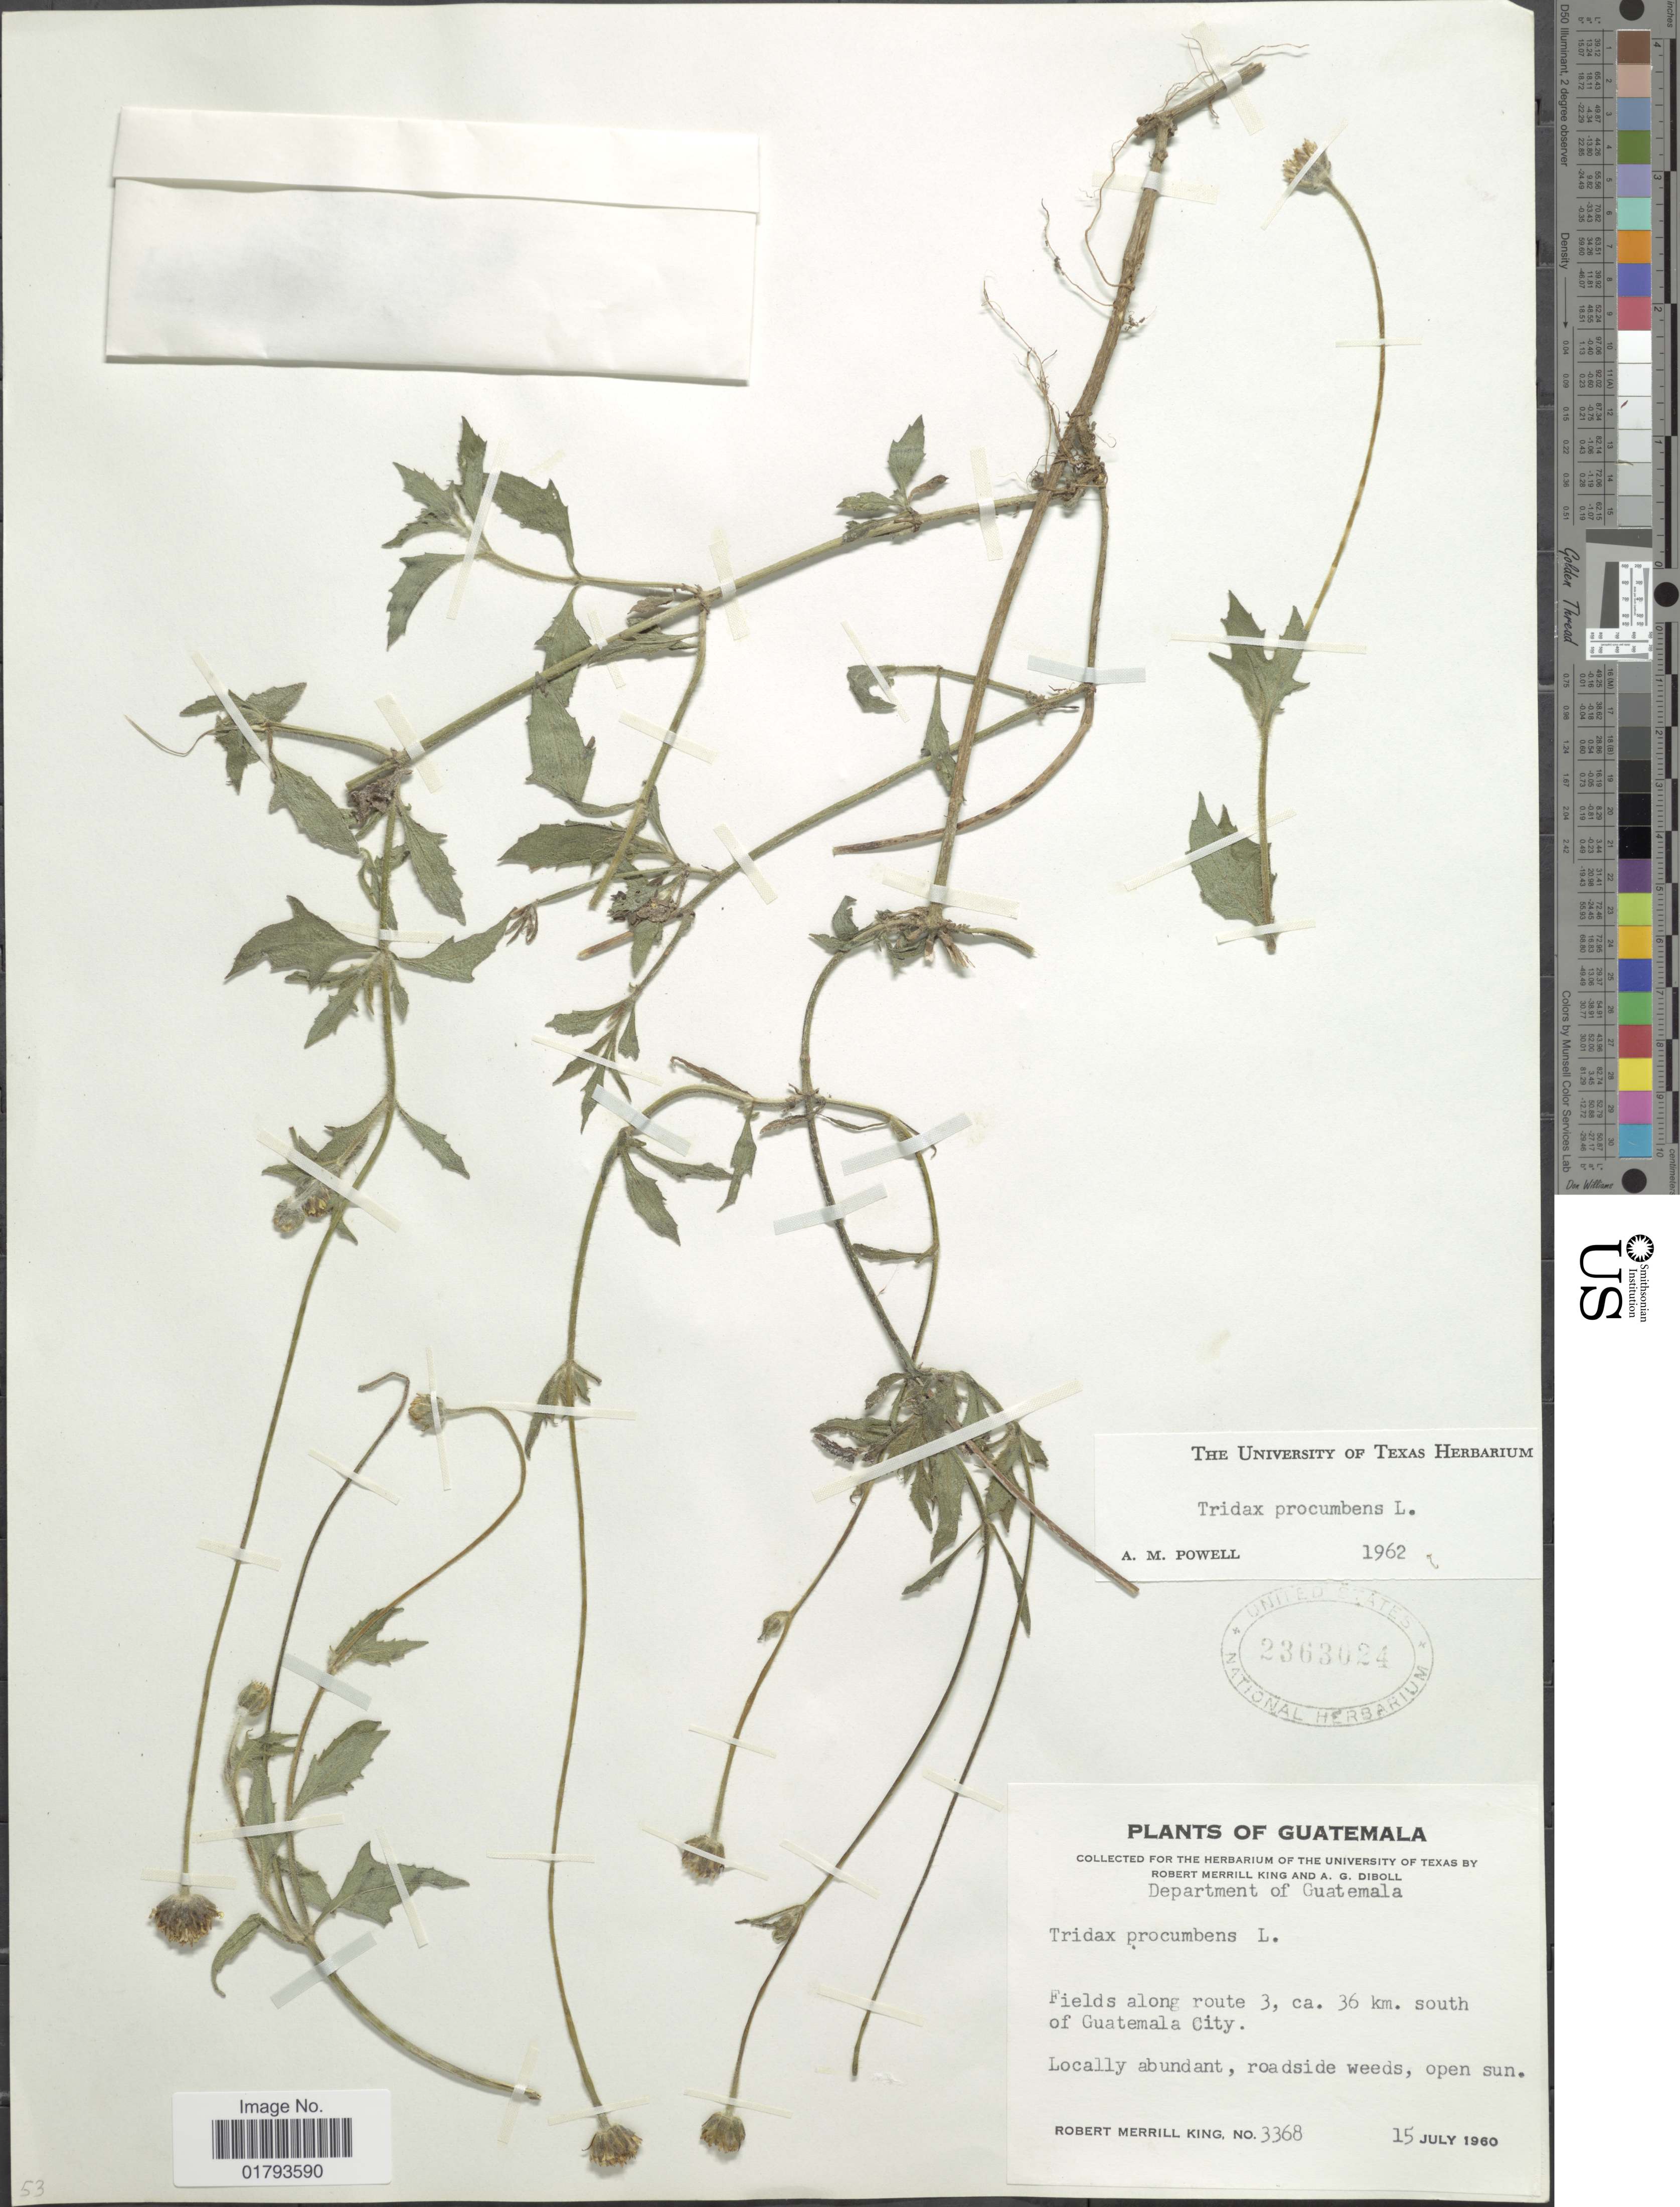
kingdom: Plantae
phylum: Tracheophyta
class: Magnoliopsida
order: Asterales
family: Asteraceae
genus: Tridax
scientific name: Tridax procumbens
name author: L.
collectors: R. M. King & A. Diboll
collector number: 3368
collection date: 1960-07-15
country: Guatemala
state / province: Guatemala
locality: Department of Guatemala. Fields along route 3, ca. 36 km. south of Guatemala City.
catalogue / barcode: US 2363024